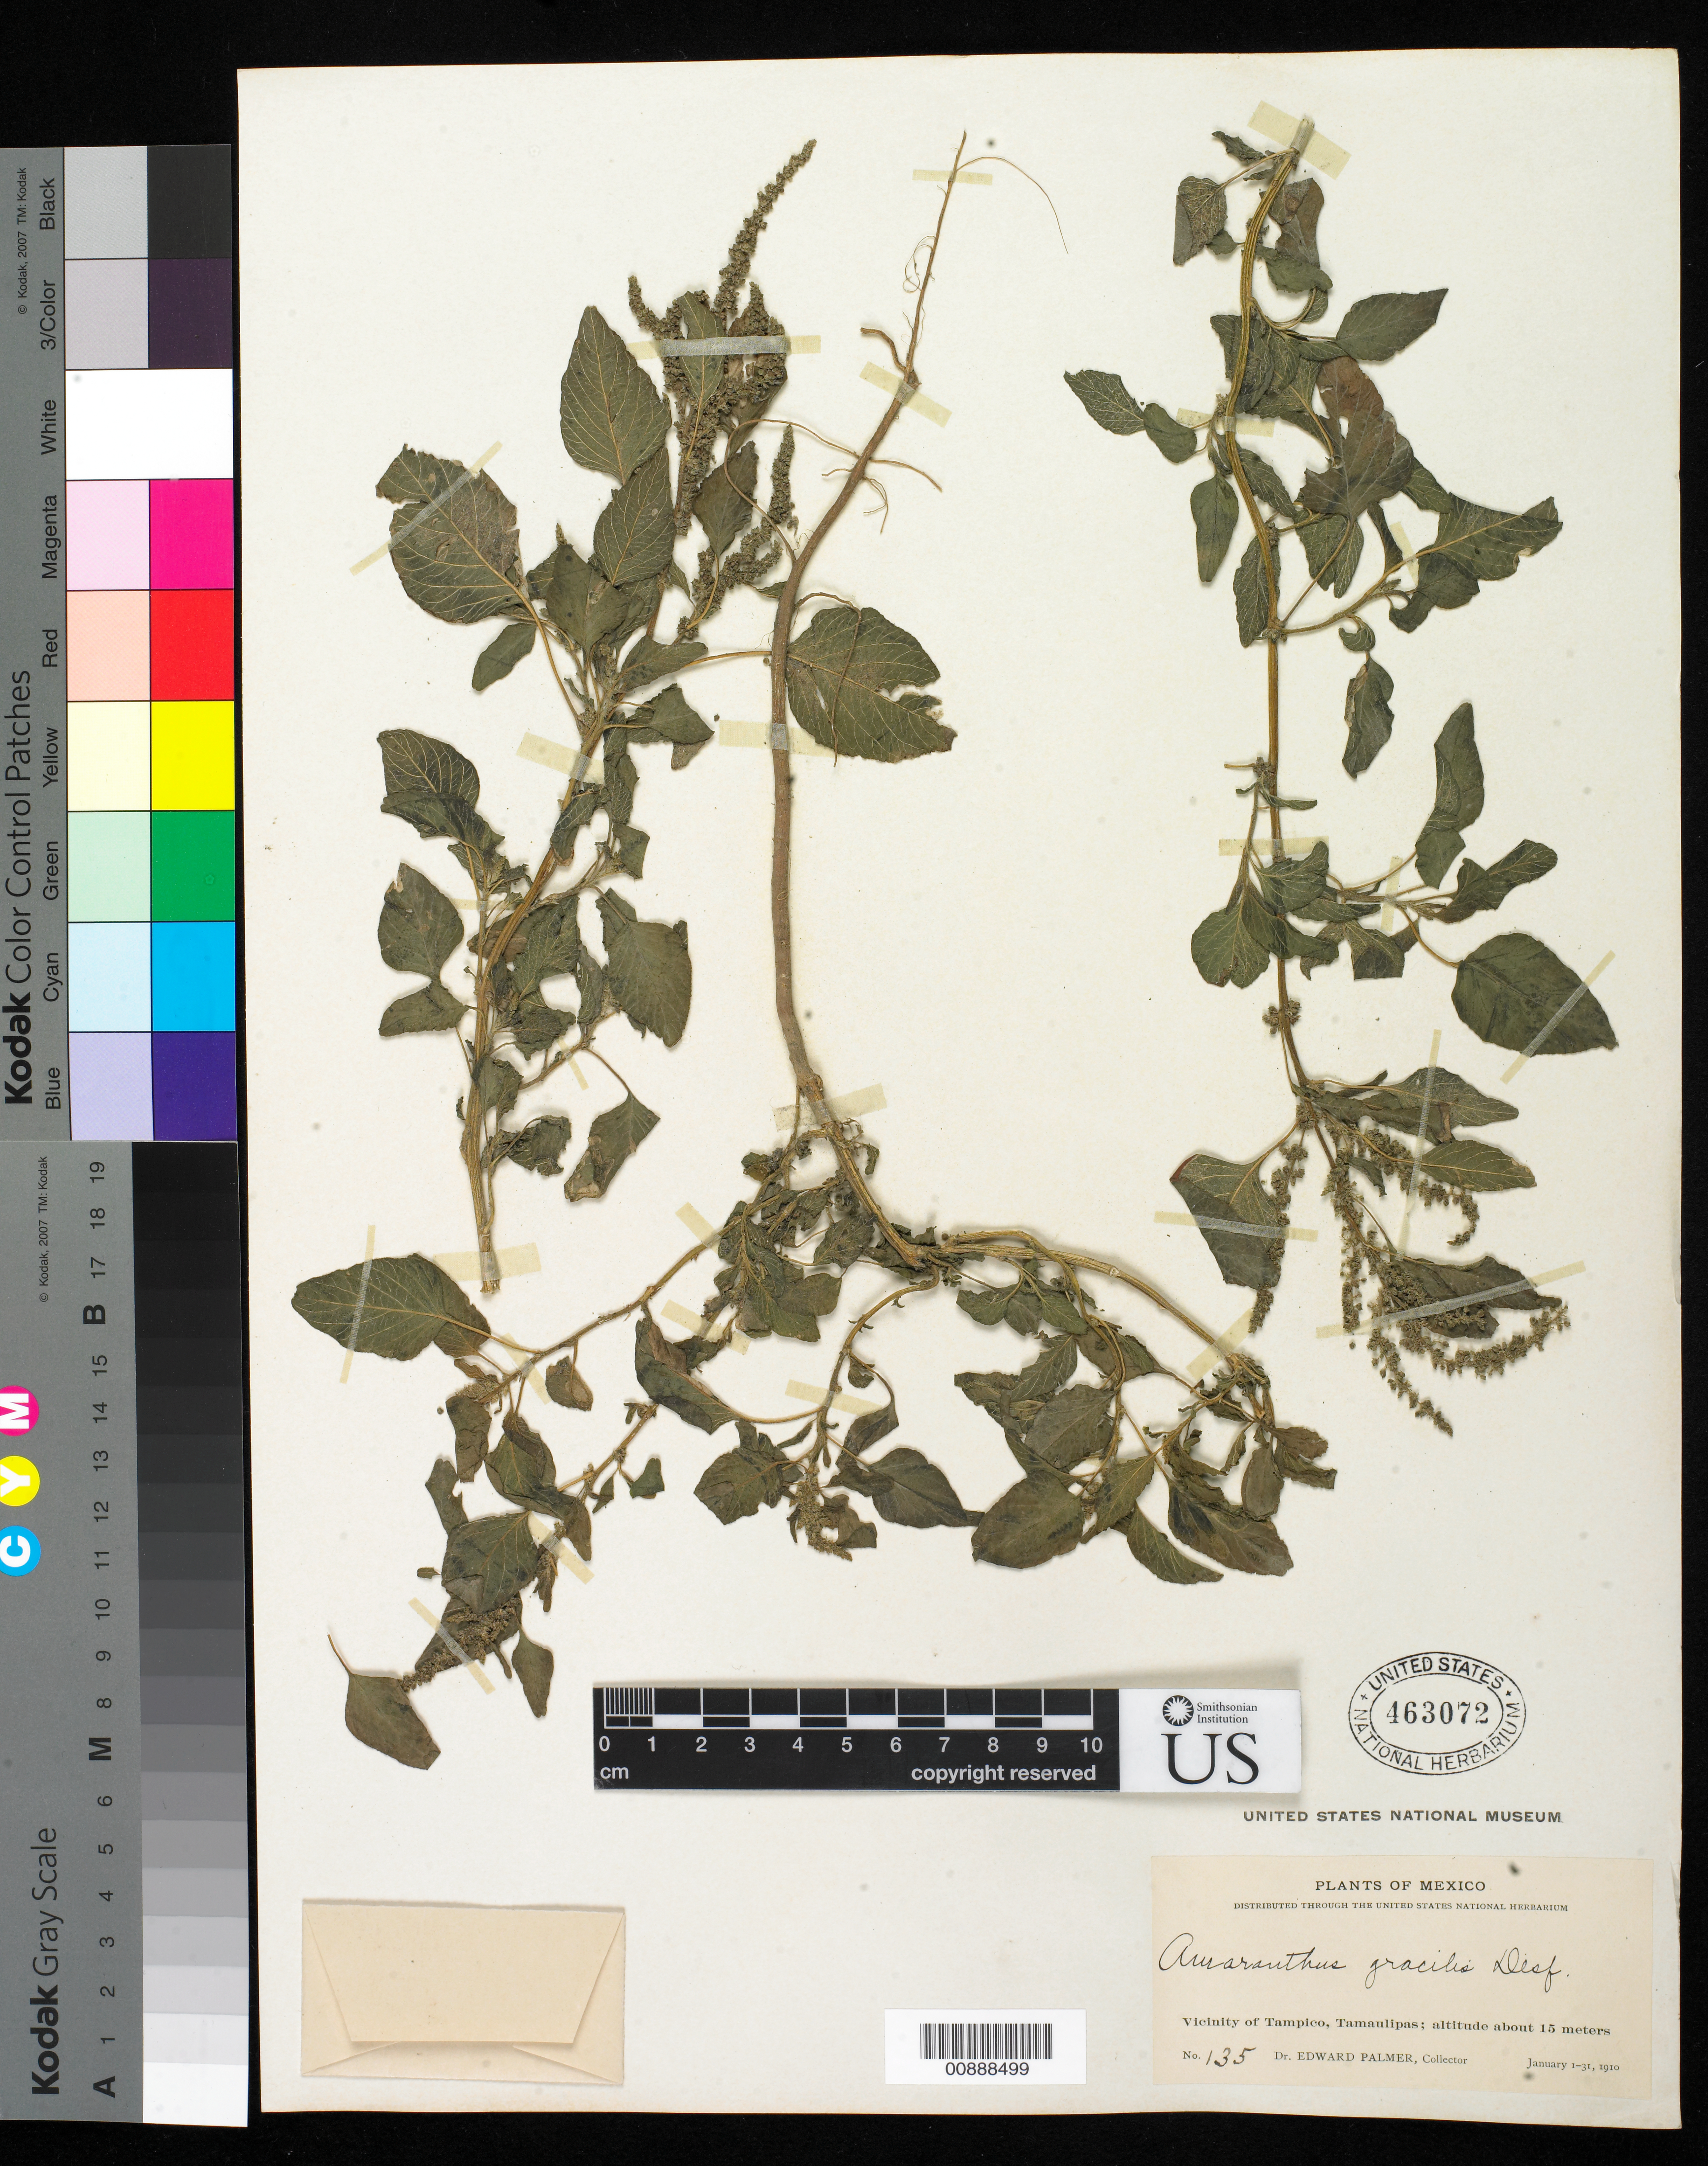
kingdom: Plantae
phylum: Tracheophyta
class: Magnoliopsida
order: Caryophyllales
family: Amaranthaceae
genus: Amaranthus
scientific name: Amaranthus gracilis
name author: Desf. ex Poir.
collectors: E. Palmer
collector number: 135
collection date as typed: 01 Jan 1910 to 31 Jan 1910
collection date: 1910-01-01/1910-01-31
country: Mexico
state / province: Tamaulipas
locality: Vicinity of Tampico, Tamaulipas.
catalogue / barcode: US 463072